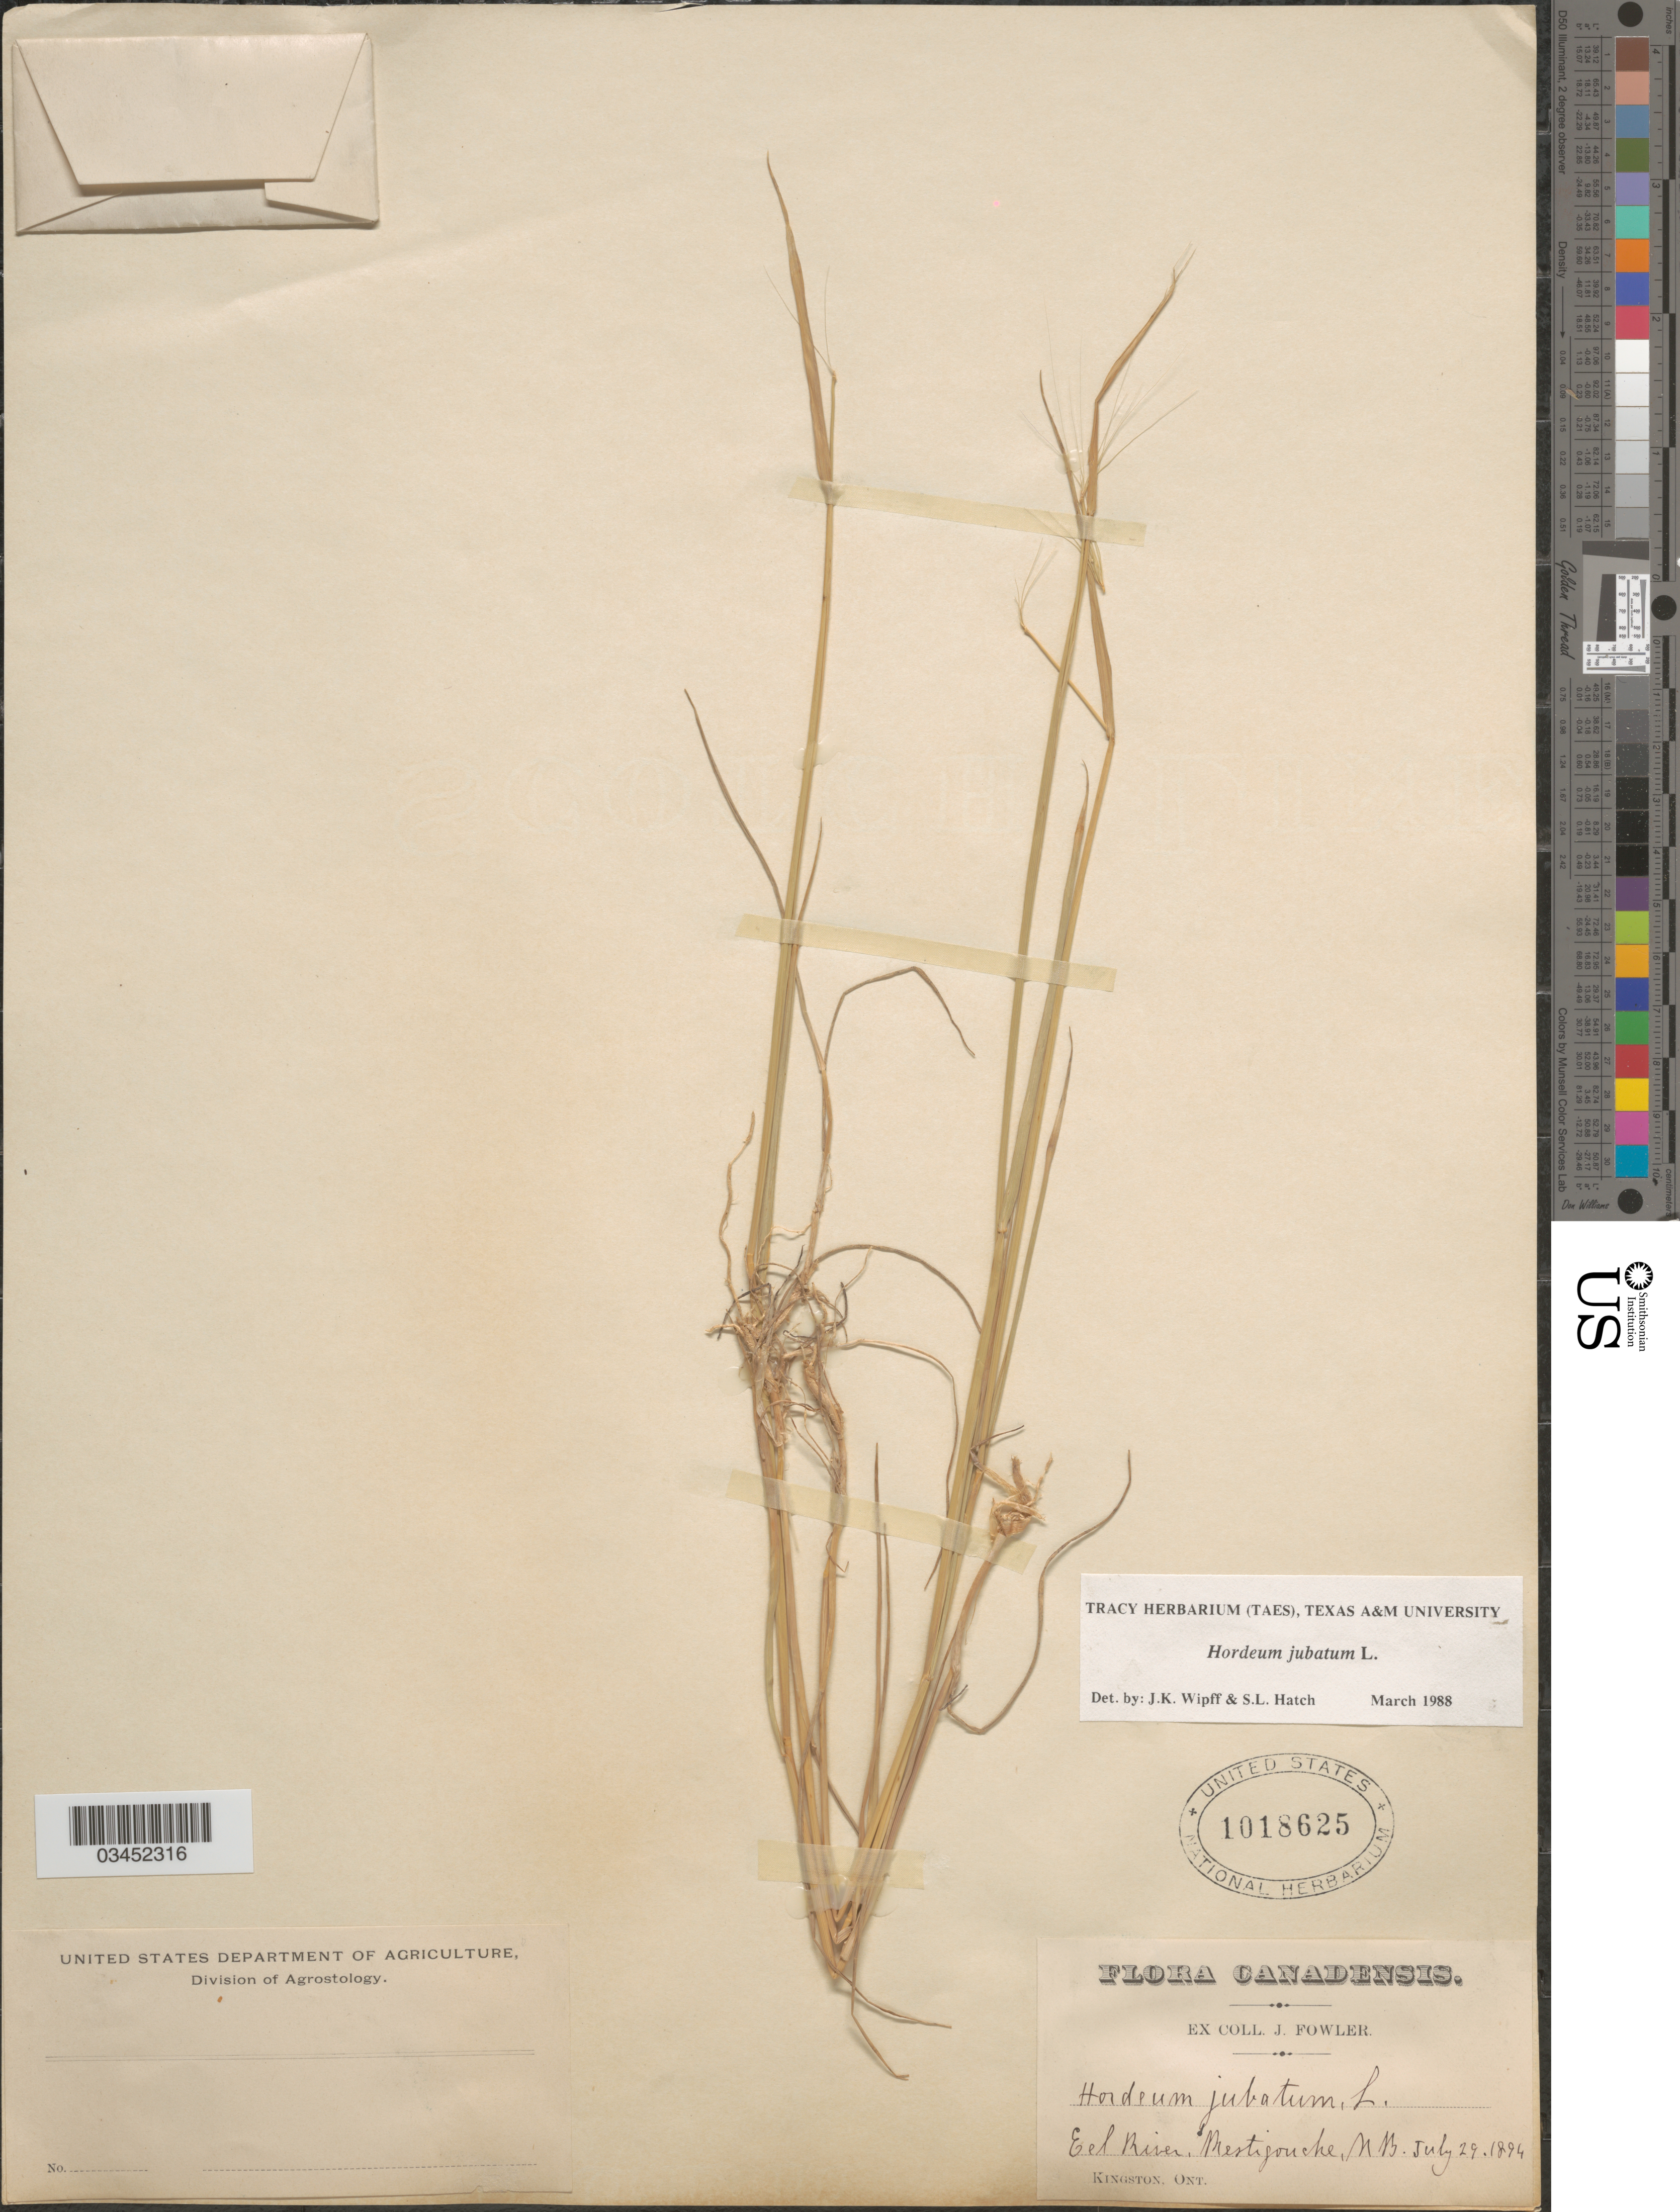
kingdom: Plantae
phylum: Tracheophyta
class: Liliopsida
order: Poales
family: Poaceae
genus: Hordeum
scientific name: Hordeum jubatum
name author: L.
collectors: J. Fowler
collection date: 1894-07-29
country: Canada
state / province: New Brunswick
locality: Eel River, Restigouche.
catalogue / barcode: US 1018625